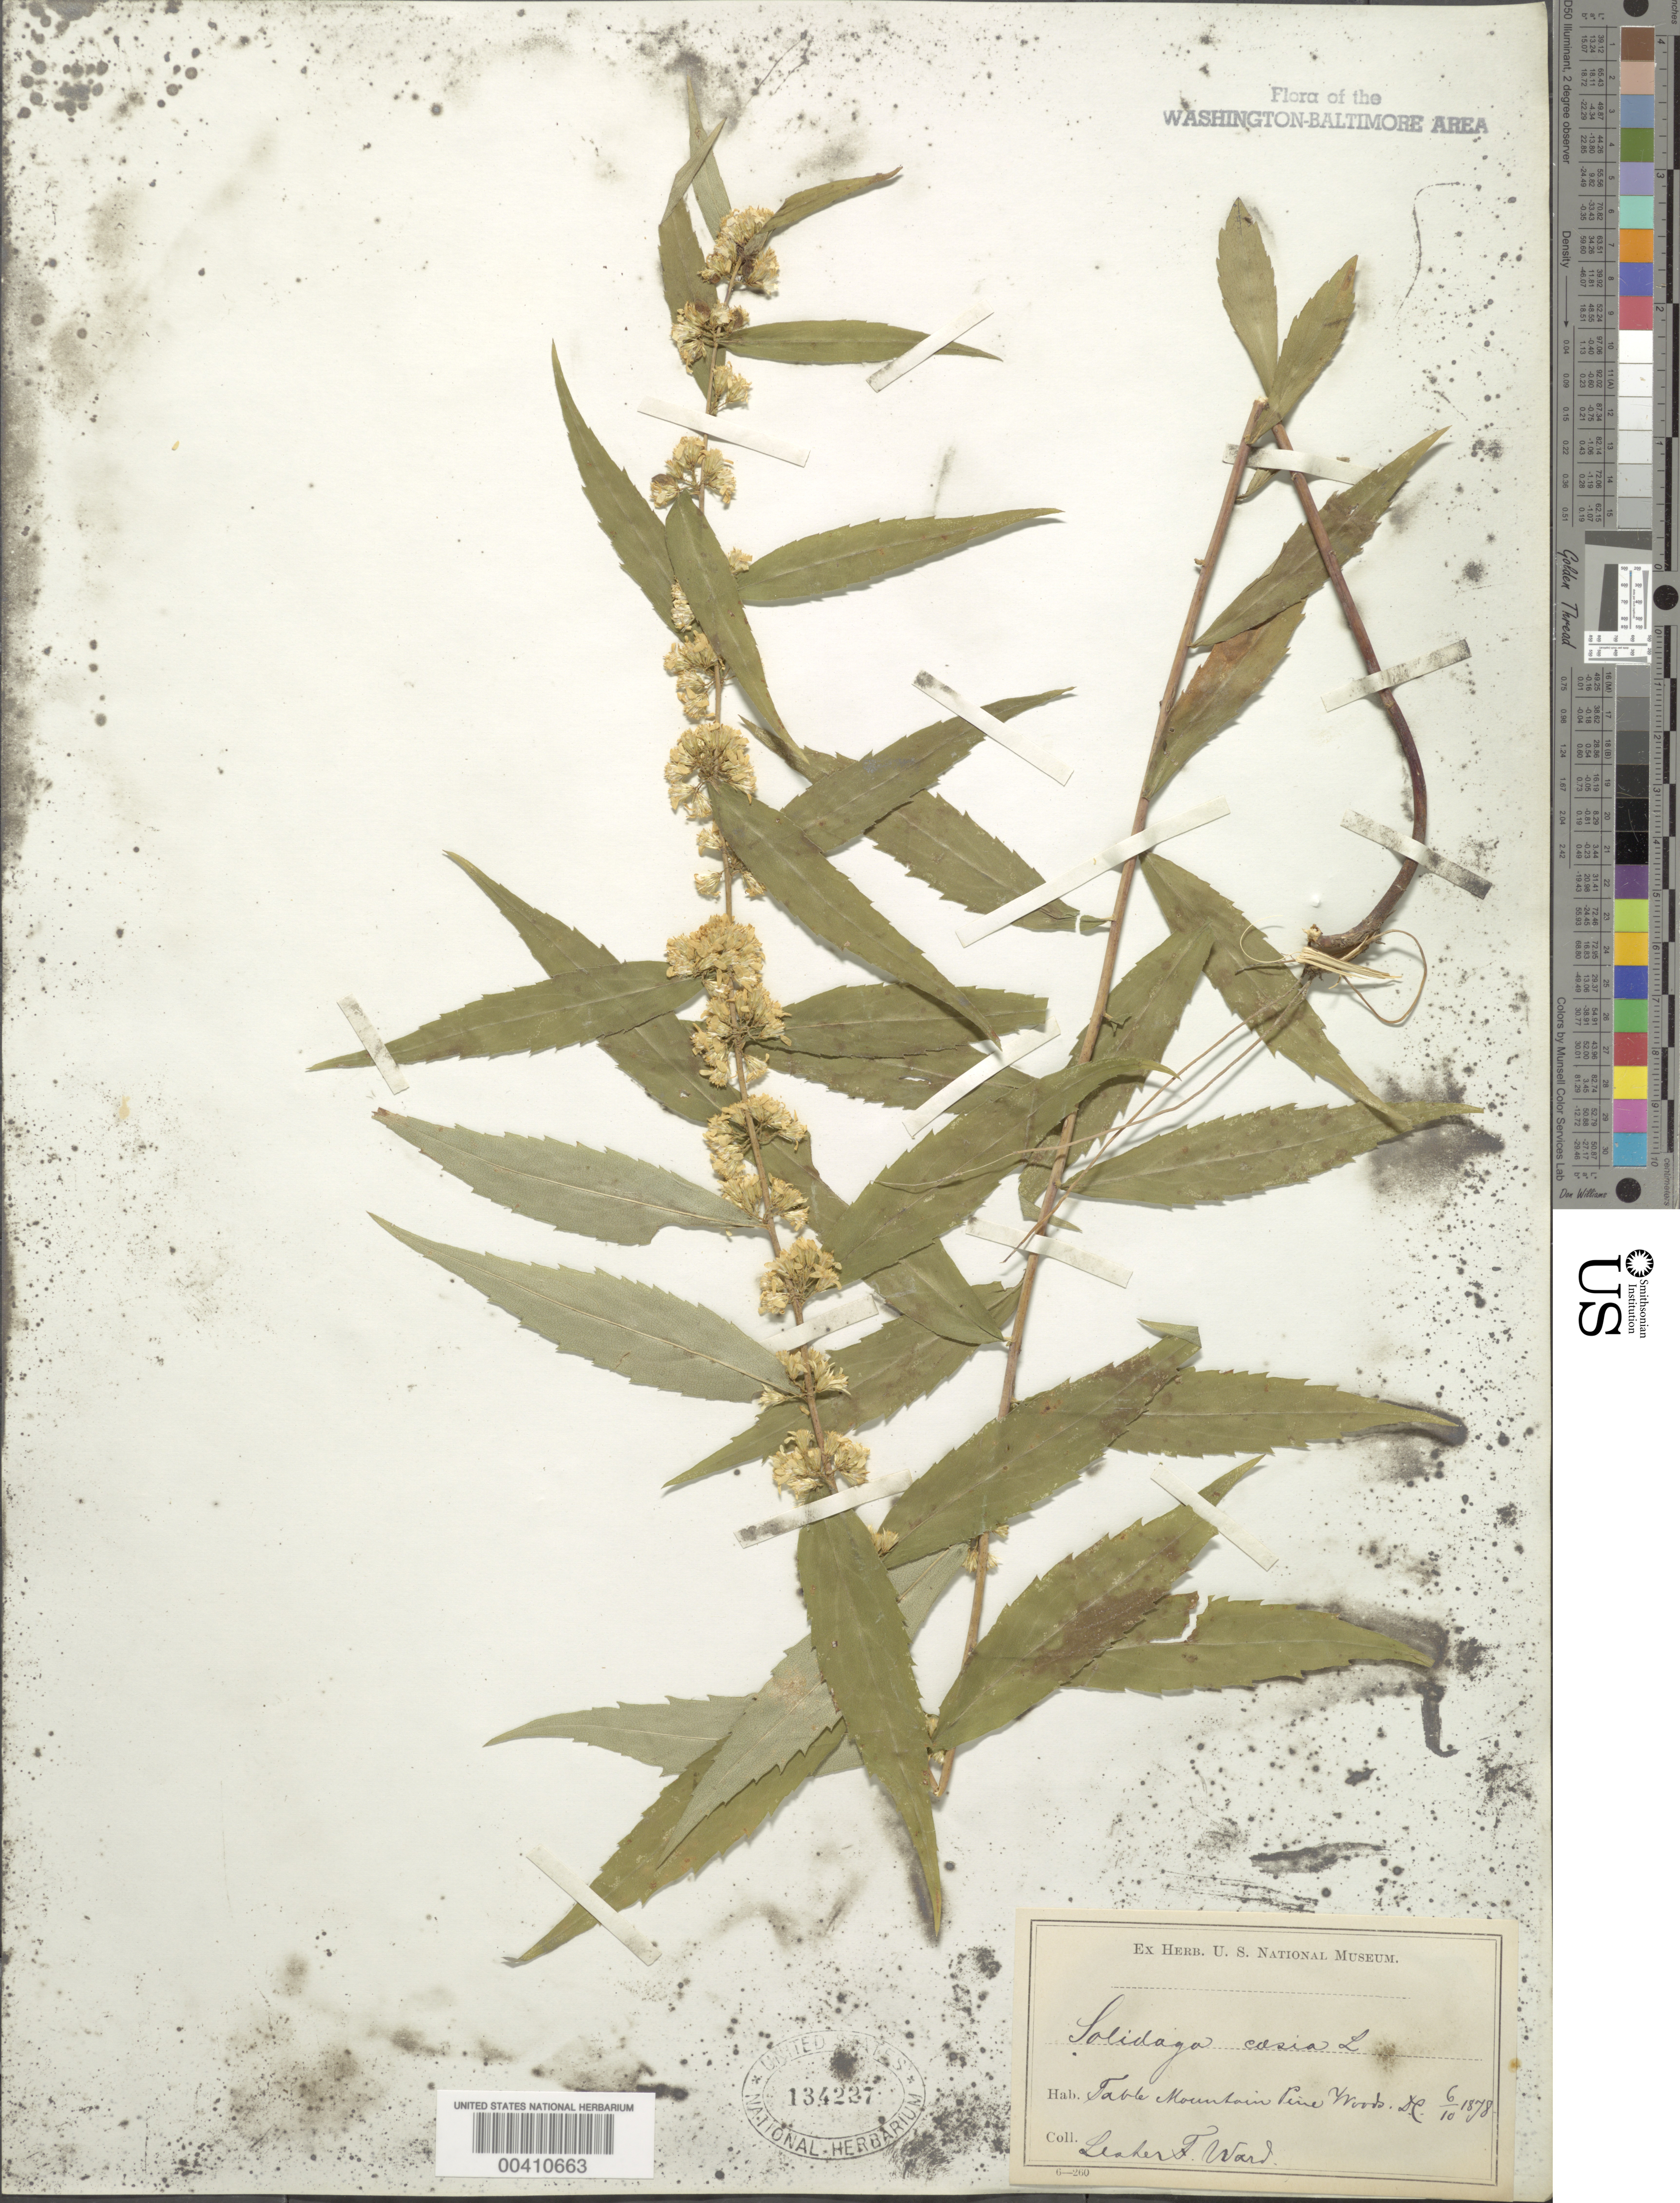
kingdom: Plantae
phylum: Tracheophyta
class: Magnoliopsida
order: Asterales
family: Asteraceae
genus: Solidago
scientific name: Solidago caesia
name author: L.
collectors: L. F. Ward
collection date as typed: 06 Oct 1878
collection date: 1878-10-06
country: United States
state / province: District of Columbia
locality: Table Mountain Pine Woods Rock Creek Park & vicinity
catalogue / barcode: US 134227-2